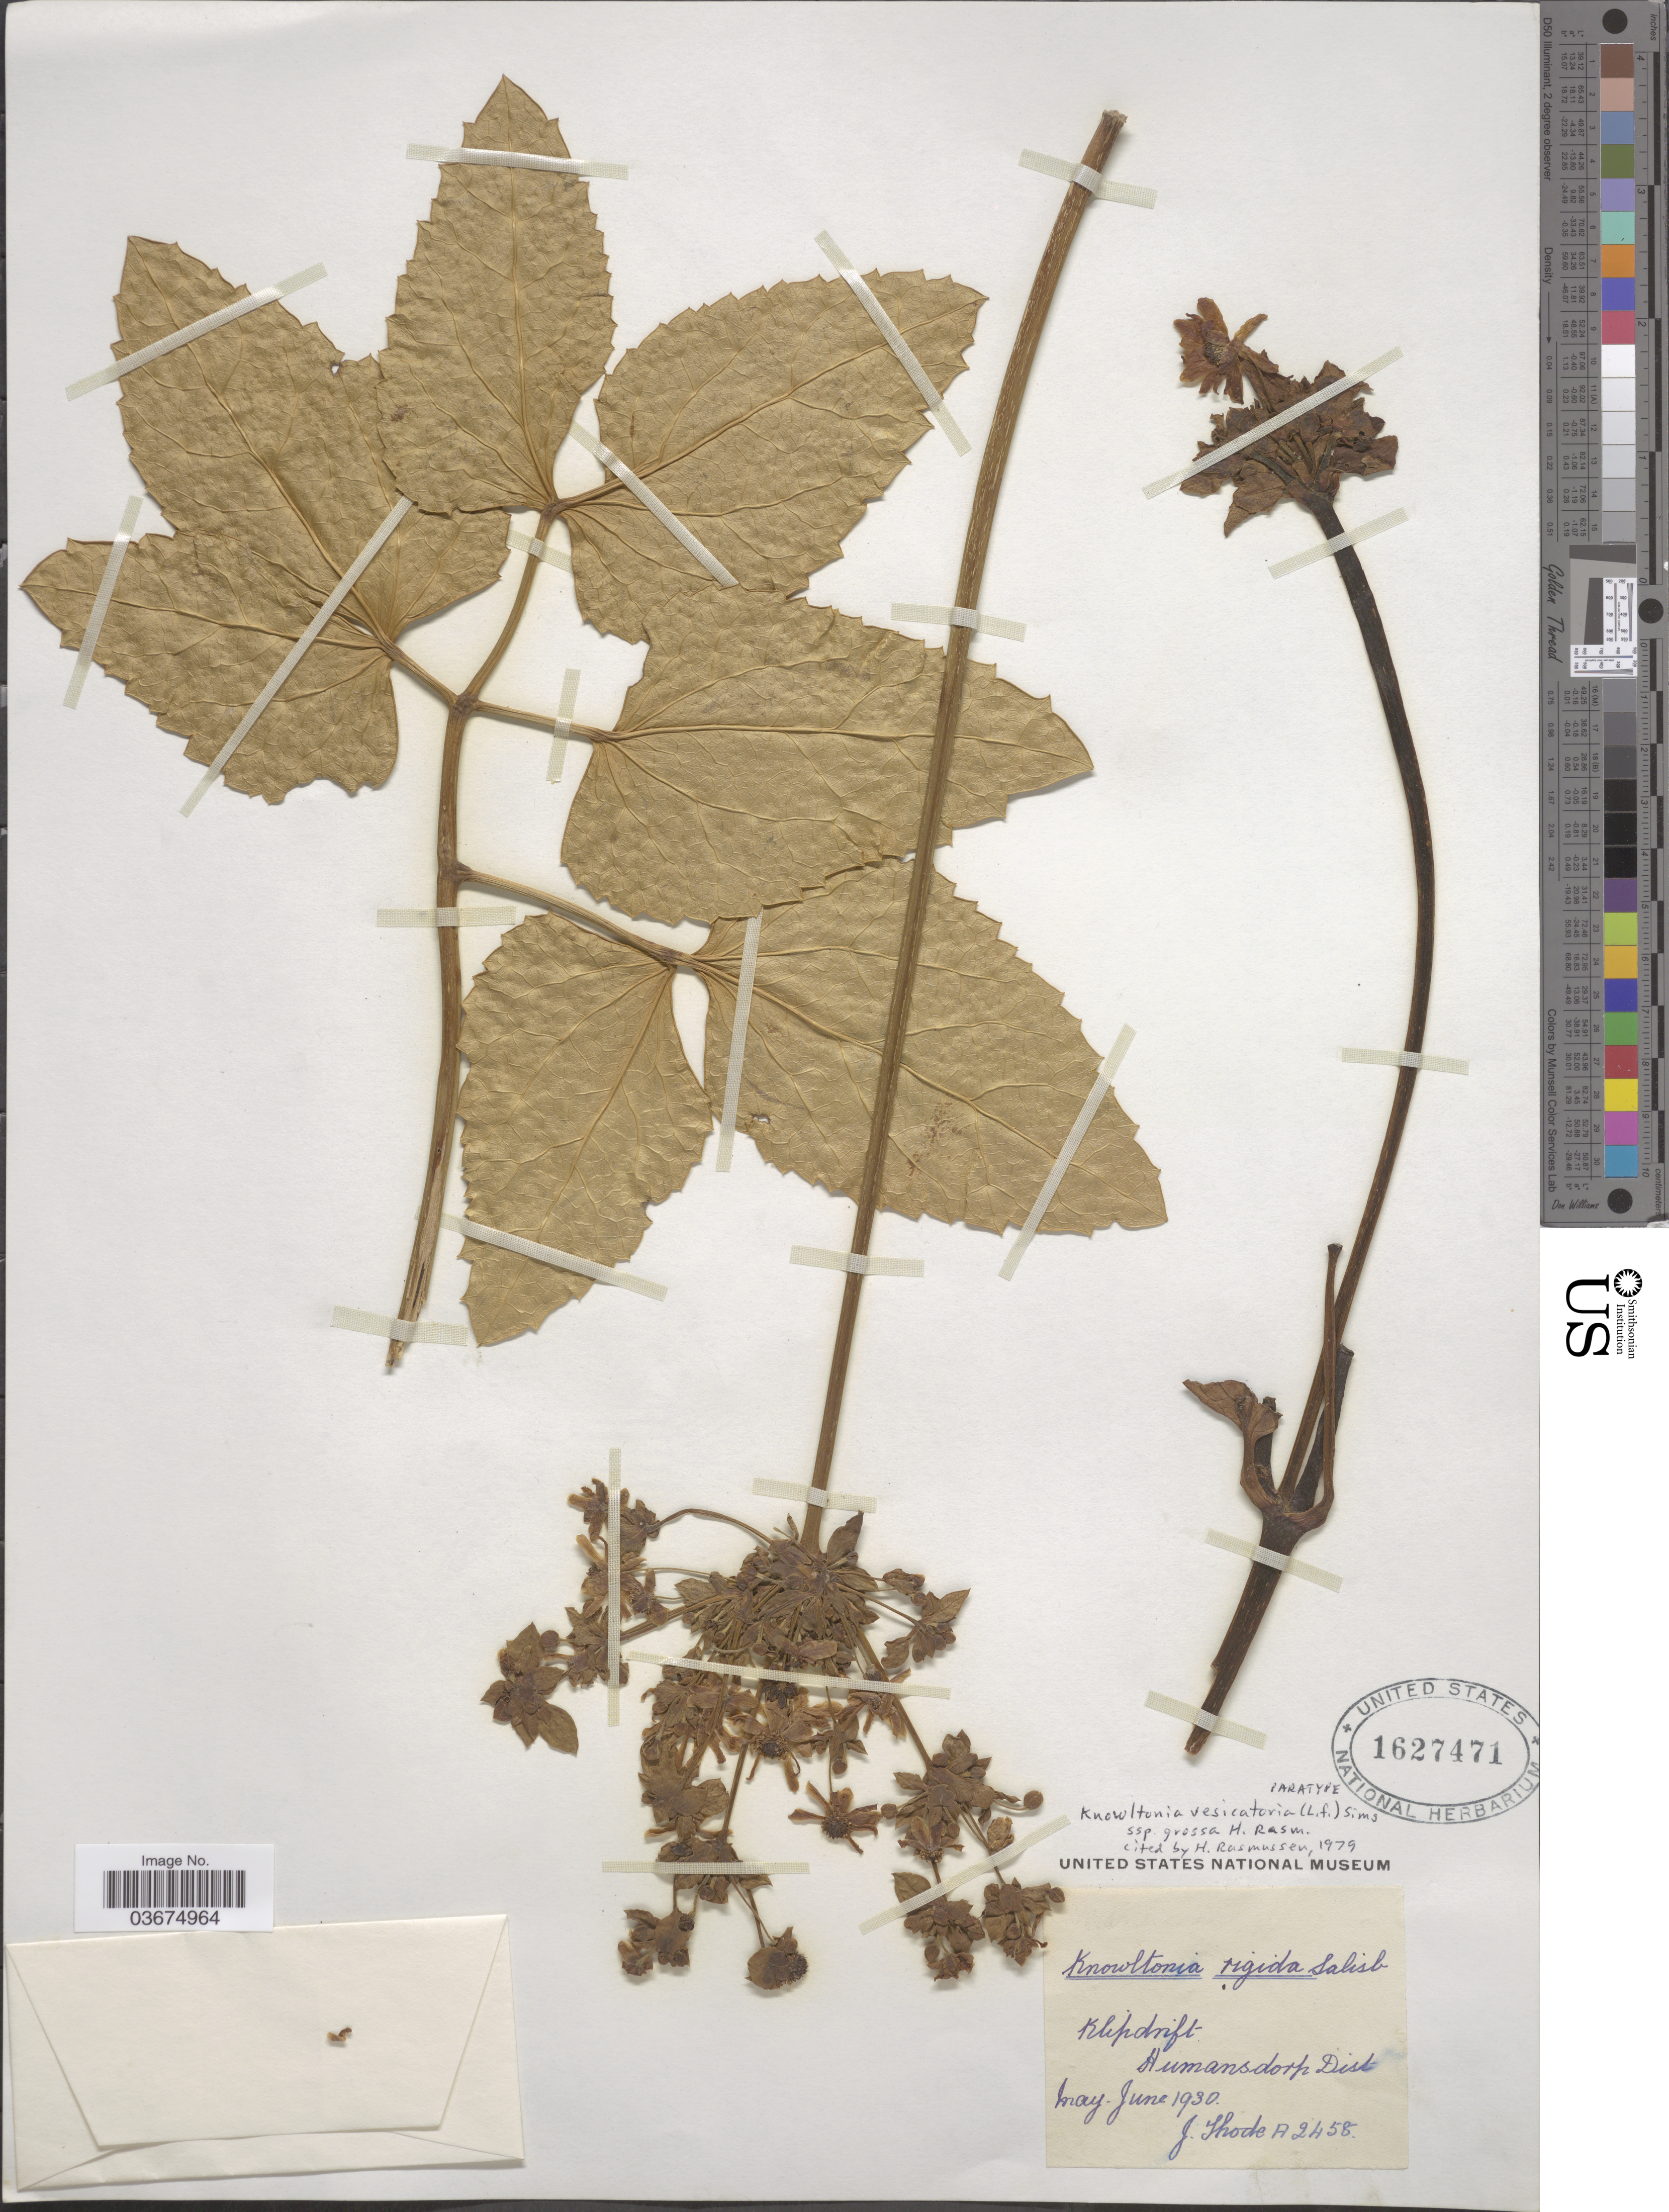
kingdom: Plantae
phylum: Tracheophyta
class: Magnoliopsida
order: Ranunculales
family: Ranunculaceae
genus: Knowltonia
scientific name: Knowltonia vesicatoria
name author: Sims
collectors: J. Thode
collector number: A2458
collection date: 1930-05/1930-06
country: South Africa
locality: Klipdrift. Humansdrift Dist.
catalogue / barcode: US 1627471